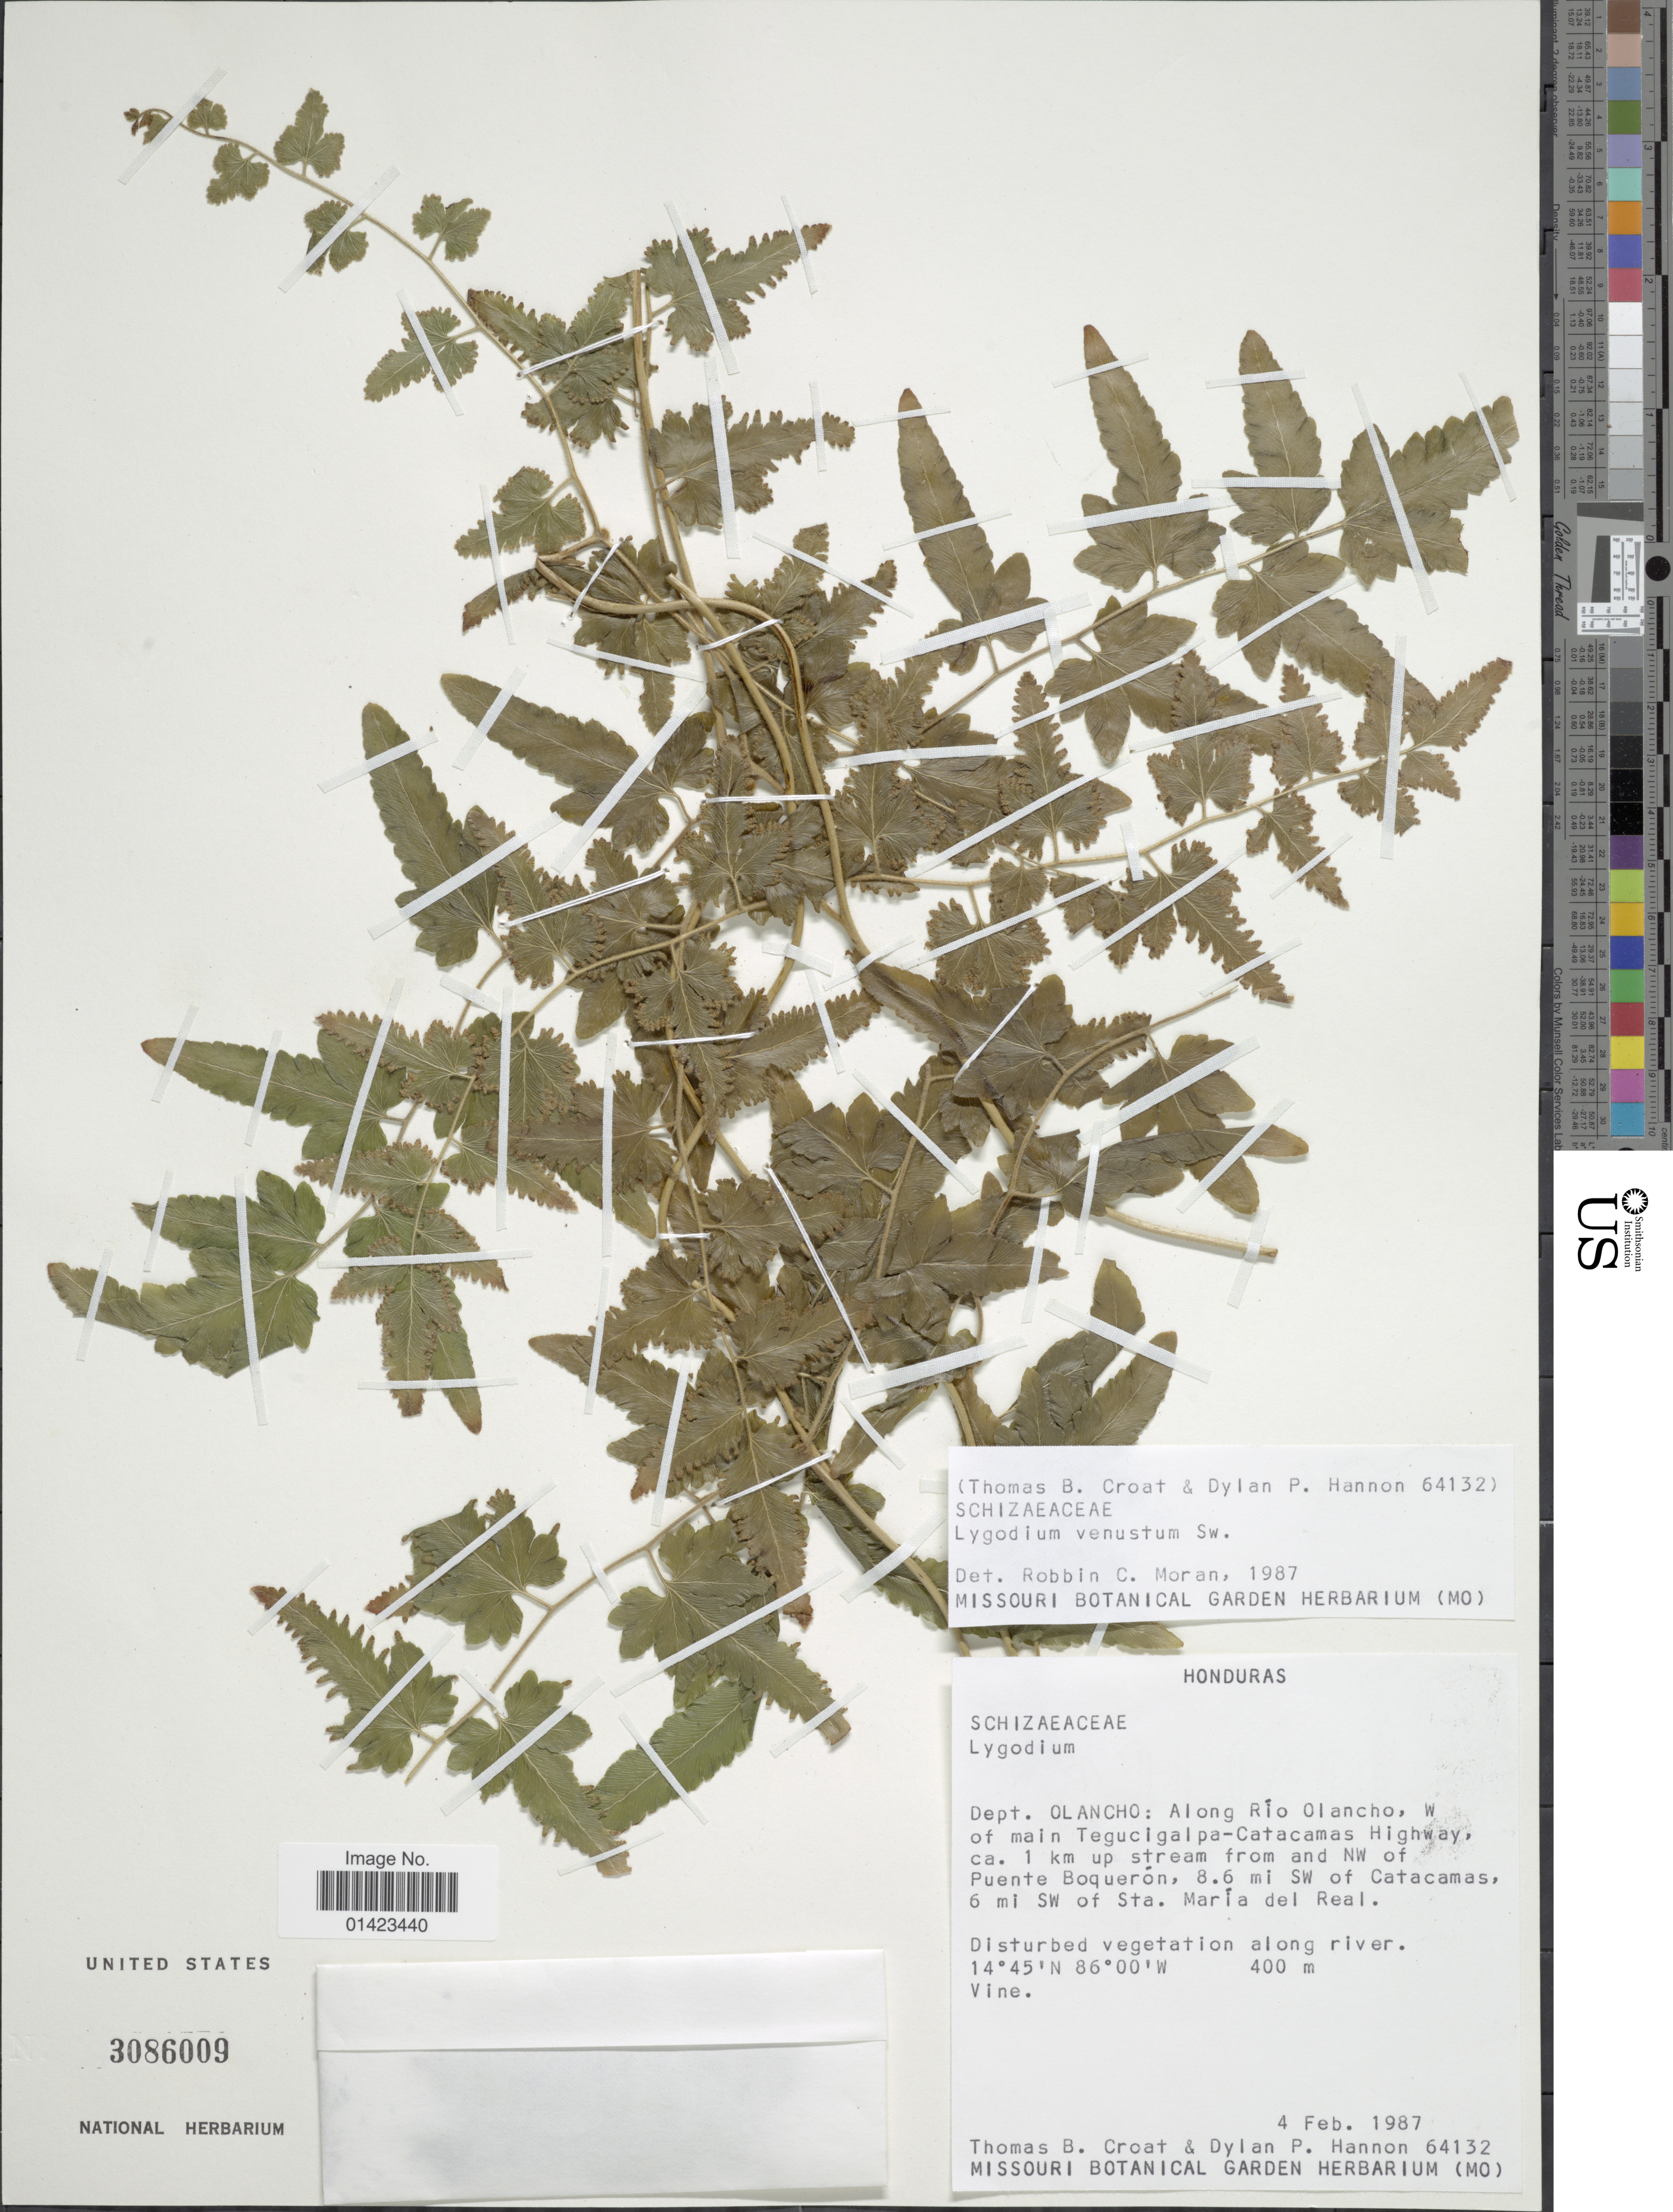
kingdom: Plantae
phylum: Tracheophyta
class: Polypodiopsida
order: Schizaeales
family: Lygodiaceae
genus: Lygodium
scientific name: Lygodium venustum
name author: Sw.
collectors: T. B. Croat & D. Hannon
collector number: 64132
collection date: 1987-02-04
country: Honduras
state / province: Olancho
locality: Dept. Olancho: Along Rio Olancho, W of main Tegucigalpa-Catacamas Highway, ca. 1km up stream from and NW of Puente Boqueron, 8.6 mi. SW of Catacamas, 6mi. SW of Sta. Maria del Real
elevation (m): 400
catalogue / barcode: US 3086009